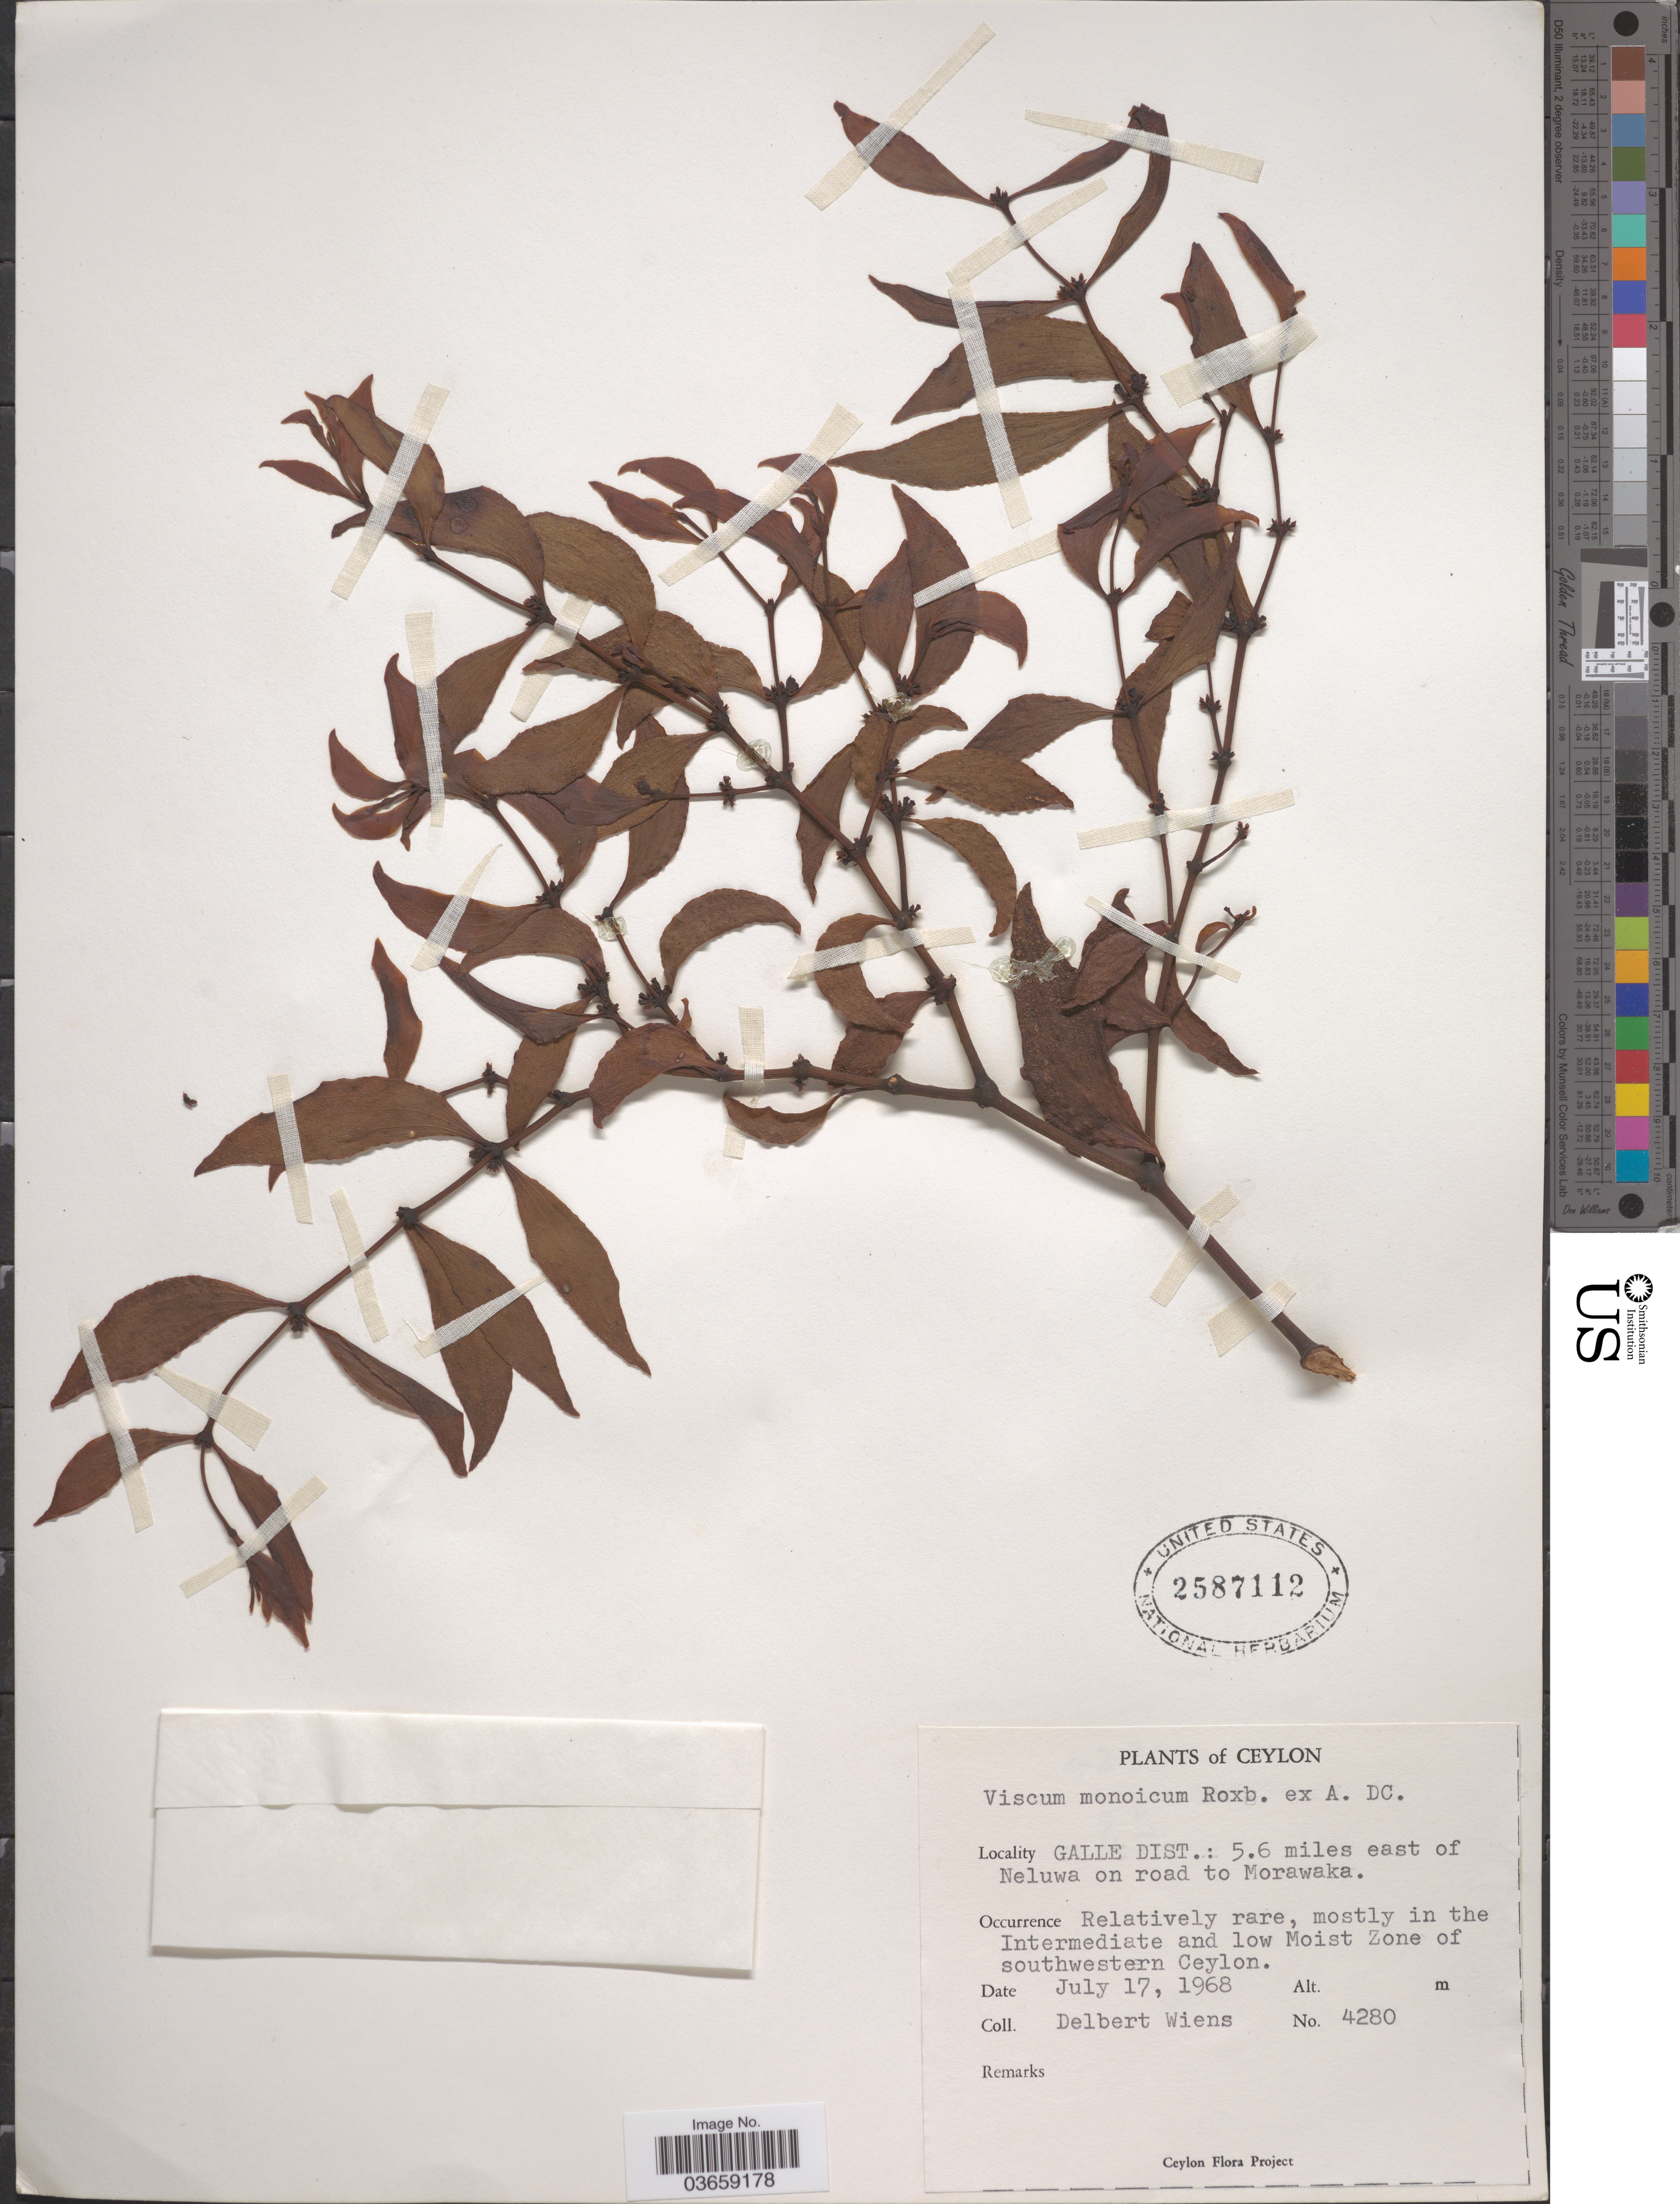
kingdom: Plantae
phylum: Tracheophyta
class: Magnoliopsida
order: Santalales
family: Viscaceae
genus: Viscum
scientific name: Viscum monoicum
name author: Roxb. ex DC.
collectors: D. Wiens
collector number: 4280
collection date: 1968-07-17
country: Sri Lanka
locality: Ceylon. Galle Dist.: 5.6 miles east of Neluwa on road to Morawaka. Southwestern Ceylon.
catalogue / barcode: US 2587112